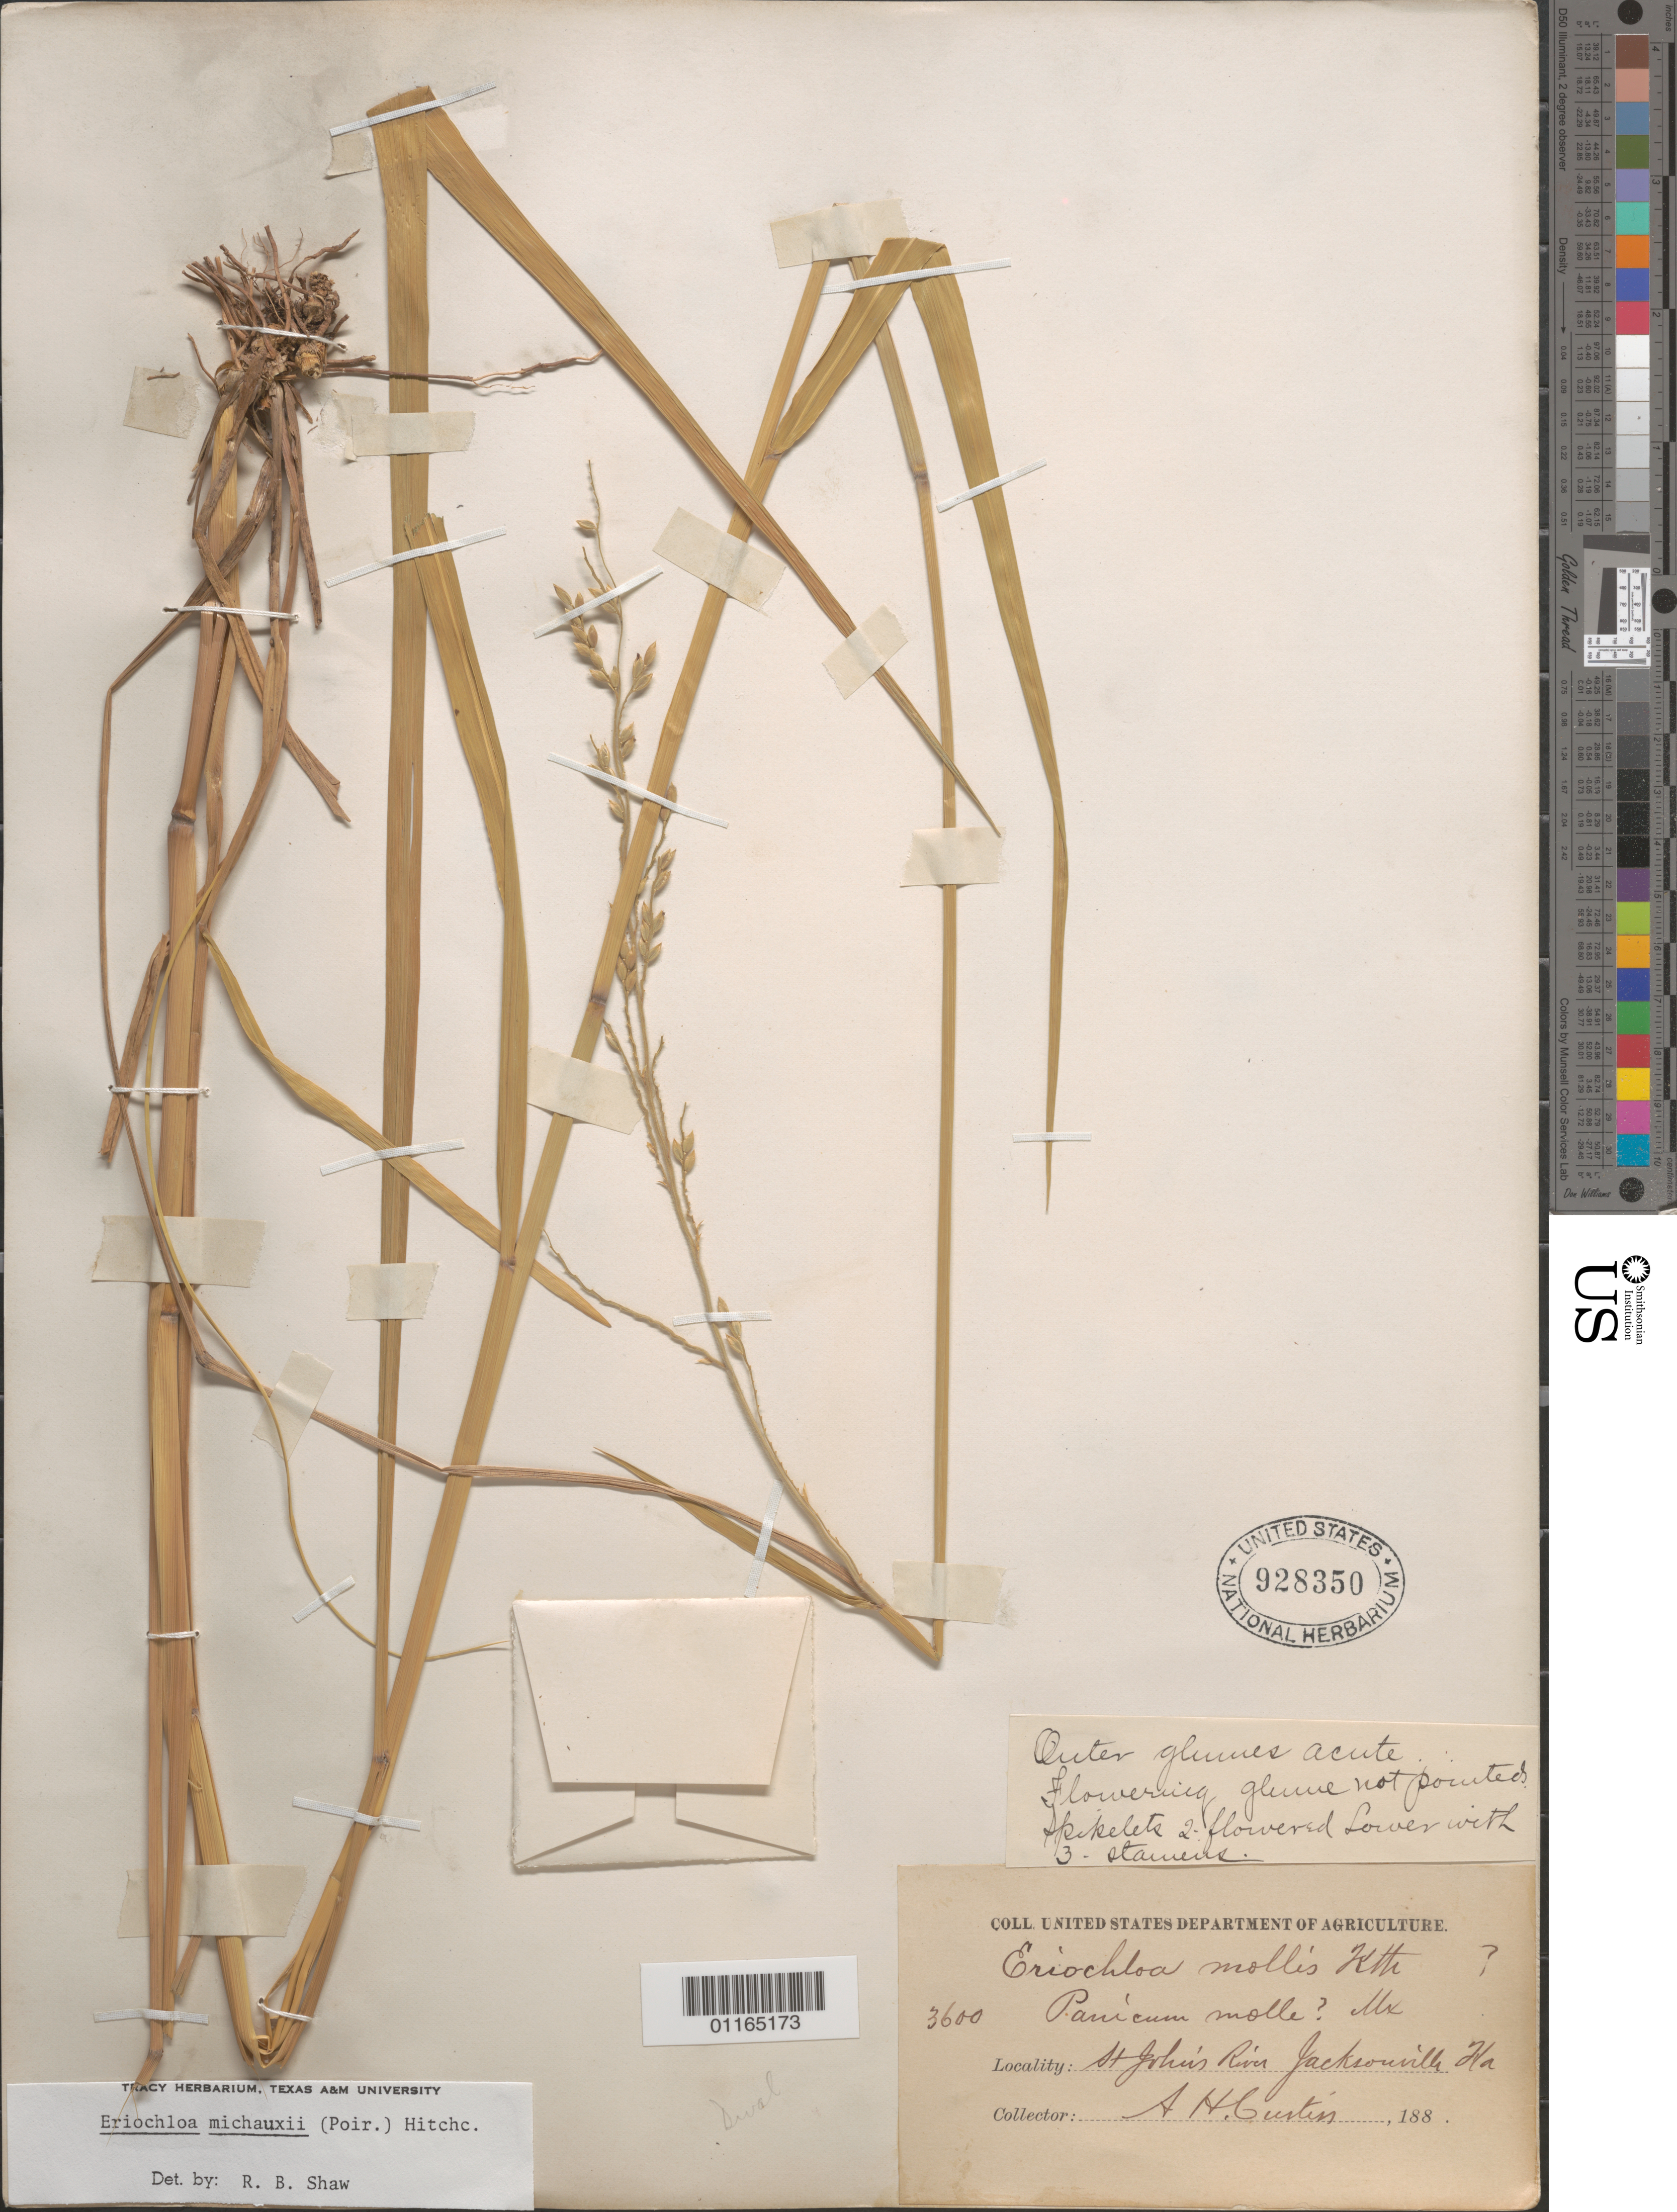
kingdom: Plantae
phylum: Tracheophyta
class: Liliopsida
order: Poales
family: Poaceae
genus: Eriochloa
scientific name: Eriochloa michauxii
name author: (Poir.) Hitchc.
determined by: Shaw, R. B.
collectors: A. H. Curtiss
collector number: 3600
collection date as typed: July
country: United States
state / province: Florida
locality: Shore of St. Johns River, near Jacksonville, Florida.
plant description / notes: Apparently not a type of Eriochloa debilis Mez, cited in protologue as "Florida (Curtiss n. 3600) [i.e., no date or precise locality]; specimen (holotype?) at B annotated by Mez (?) is Curtiss 3600*, February, "Sandy field, No-name Key, South Florida." This specimen (Curtiss 3600 [sans asterisk]) is July, "Shore of St. Johns River, near Jacksonville, Florida")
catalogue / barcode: US 928350